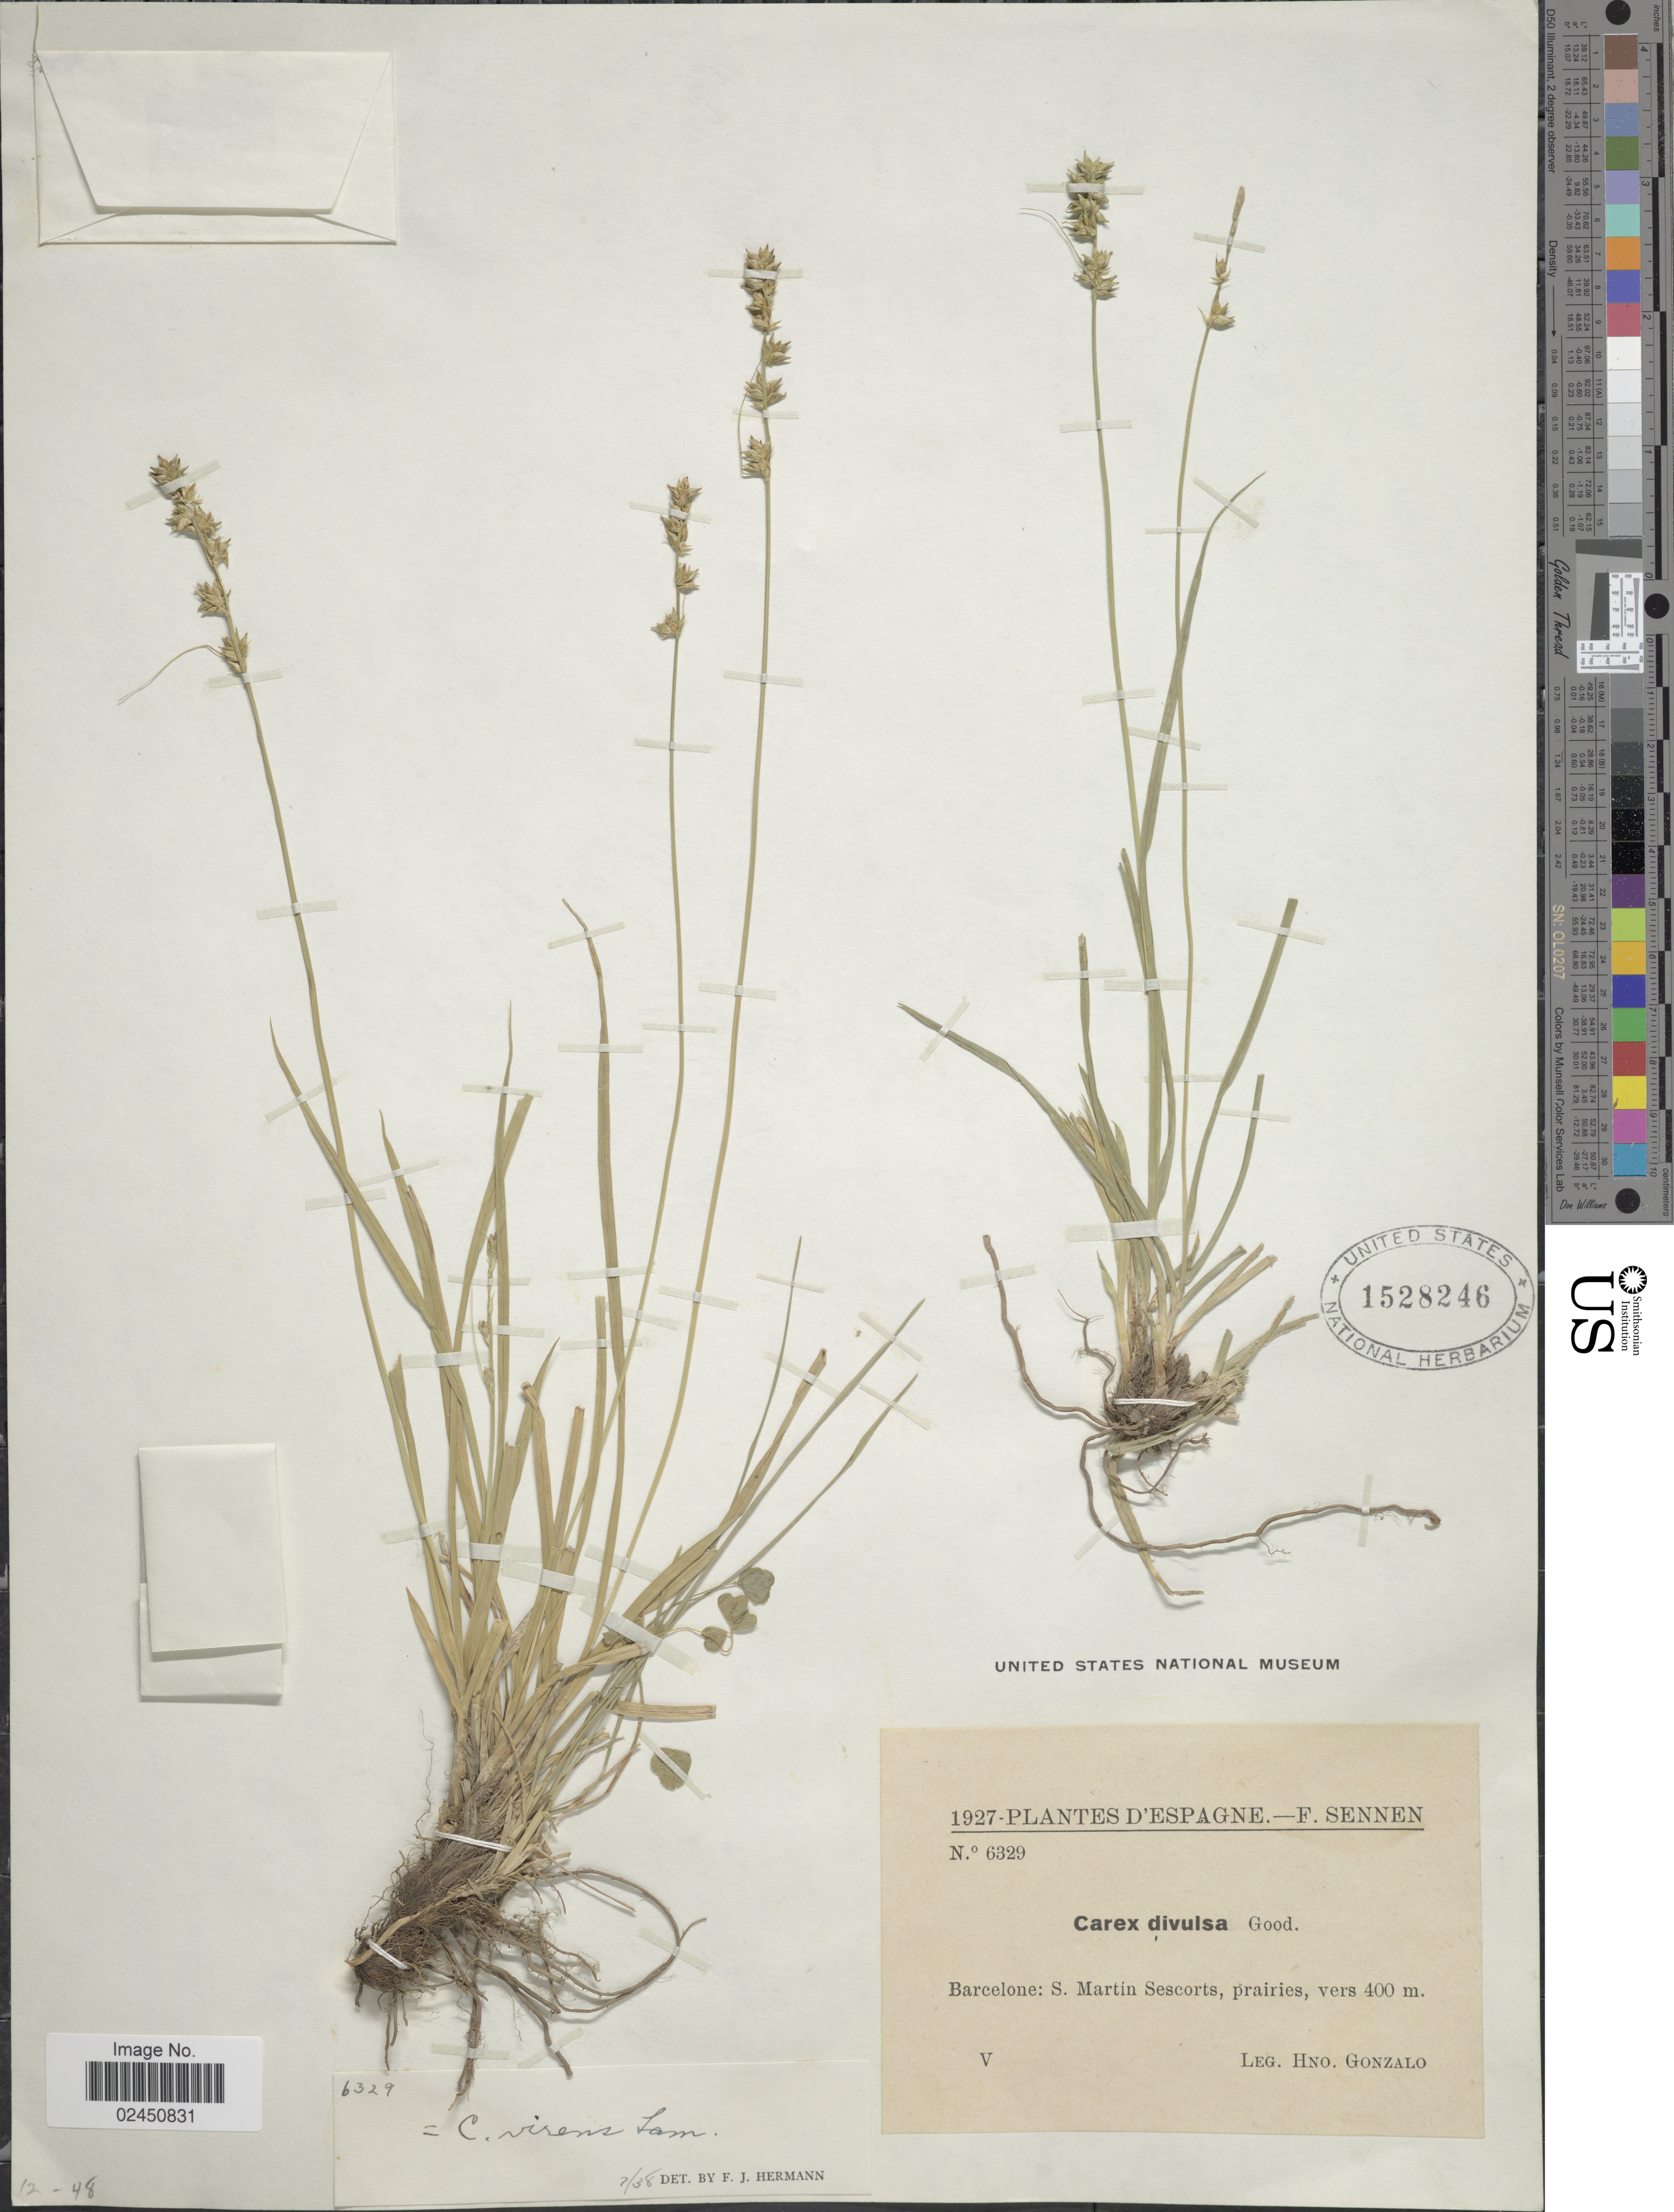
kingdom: Plantae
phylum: Tracheophyta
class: Liliopsida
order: Poales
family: Cyperaceae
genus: Carex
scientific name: Carex muricata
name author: L.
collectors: H. Gonzalo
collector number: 6329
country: Spain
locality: Espagne, Barcelone, S. Martin Sescorts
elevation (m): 400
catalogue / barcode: US 1528246